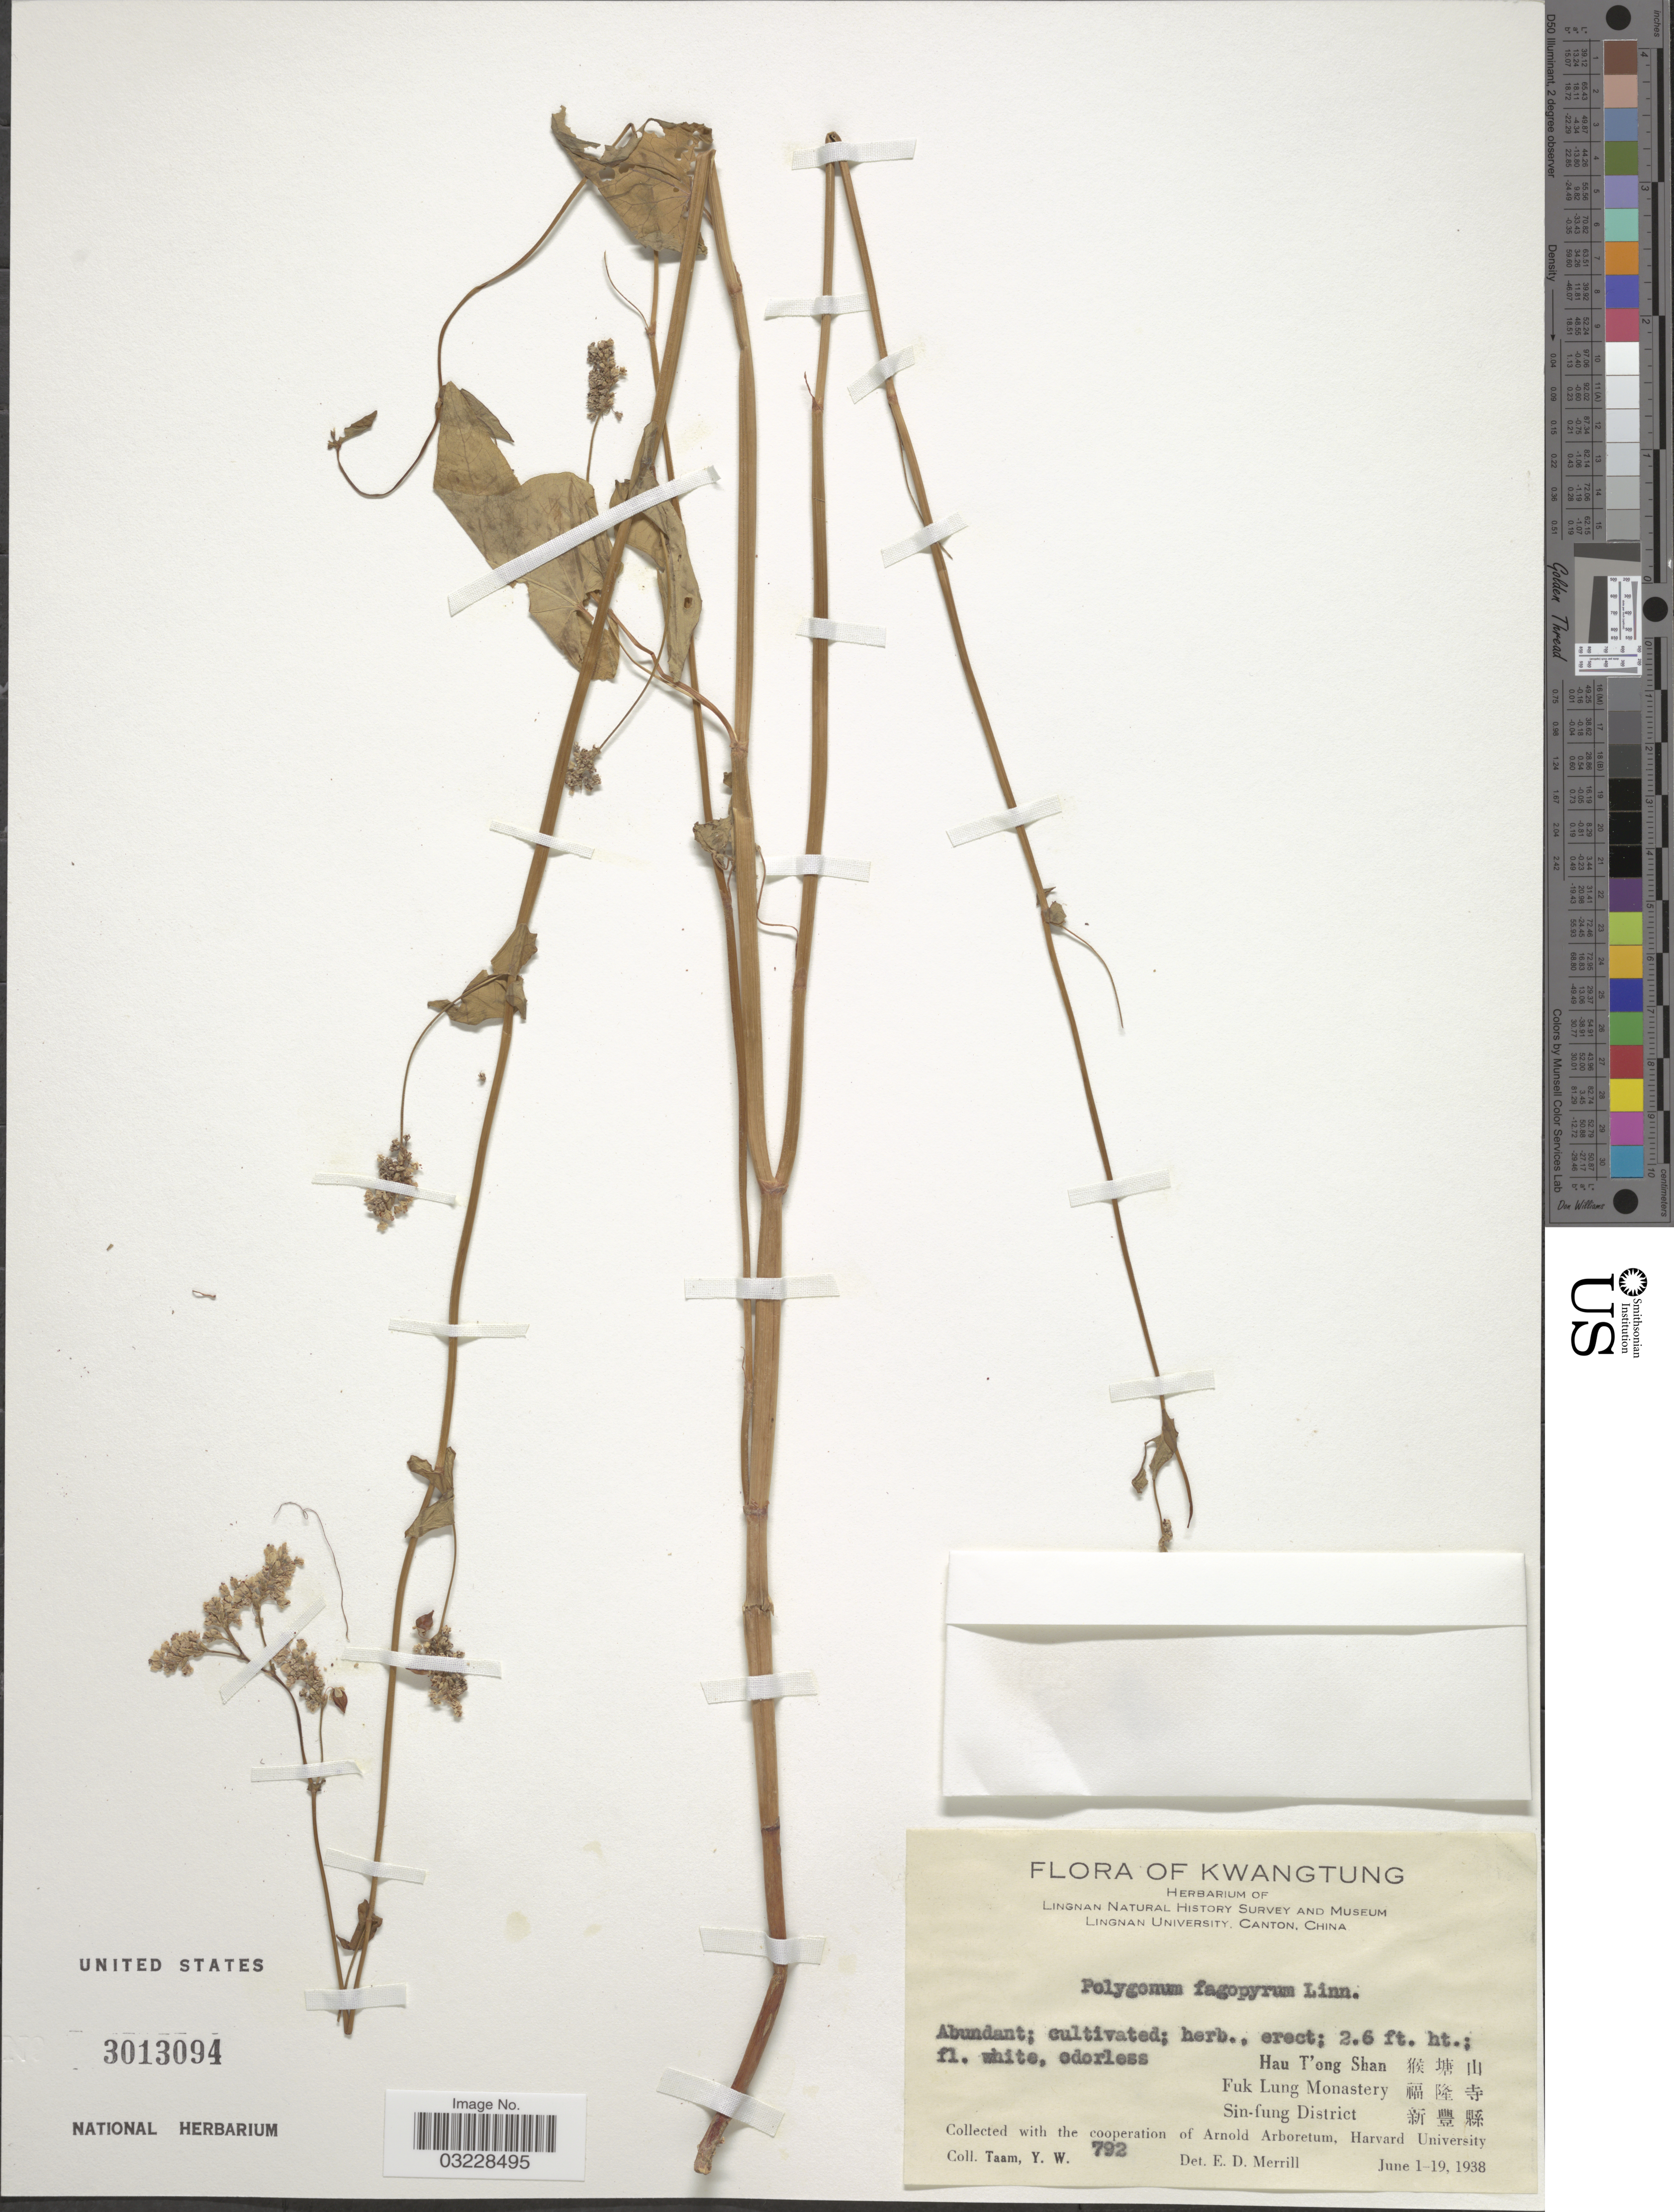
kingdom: Plantae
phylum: Tracheophyta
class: Magnoliopsida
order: Caryophyllales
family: Polygonaceae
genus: Polygonum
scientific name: Polygonum fagopyrum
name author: L.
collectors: Y. W. Taam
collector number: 792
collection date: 1938-06-01/1938-06-19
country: China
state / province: Guangdong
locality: Kwangtung. Hau T'ong Shan X. Fuk Lung Monastery X. Sin-fung District X.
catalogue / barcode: US 3013094